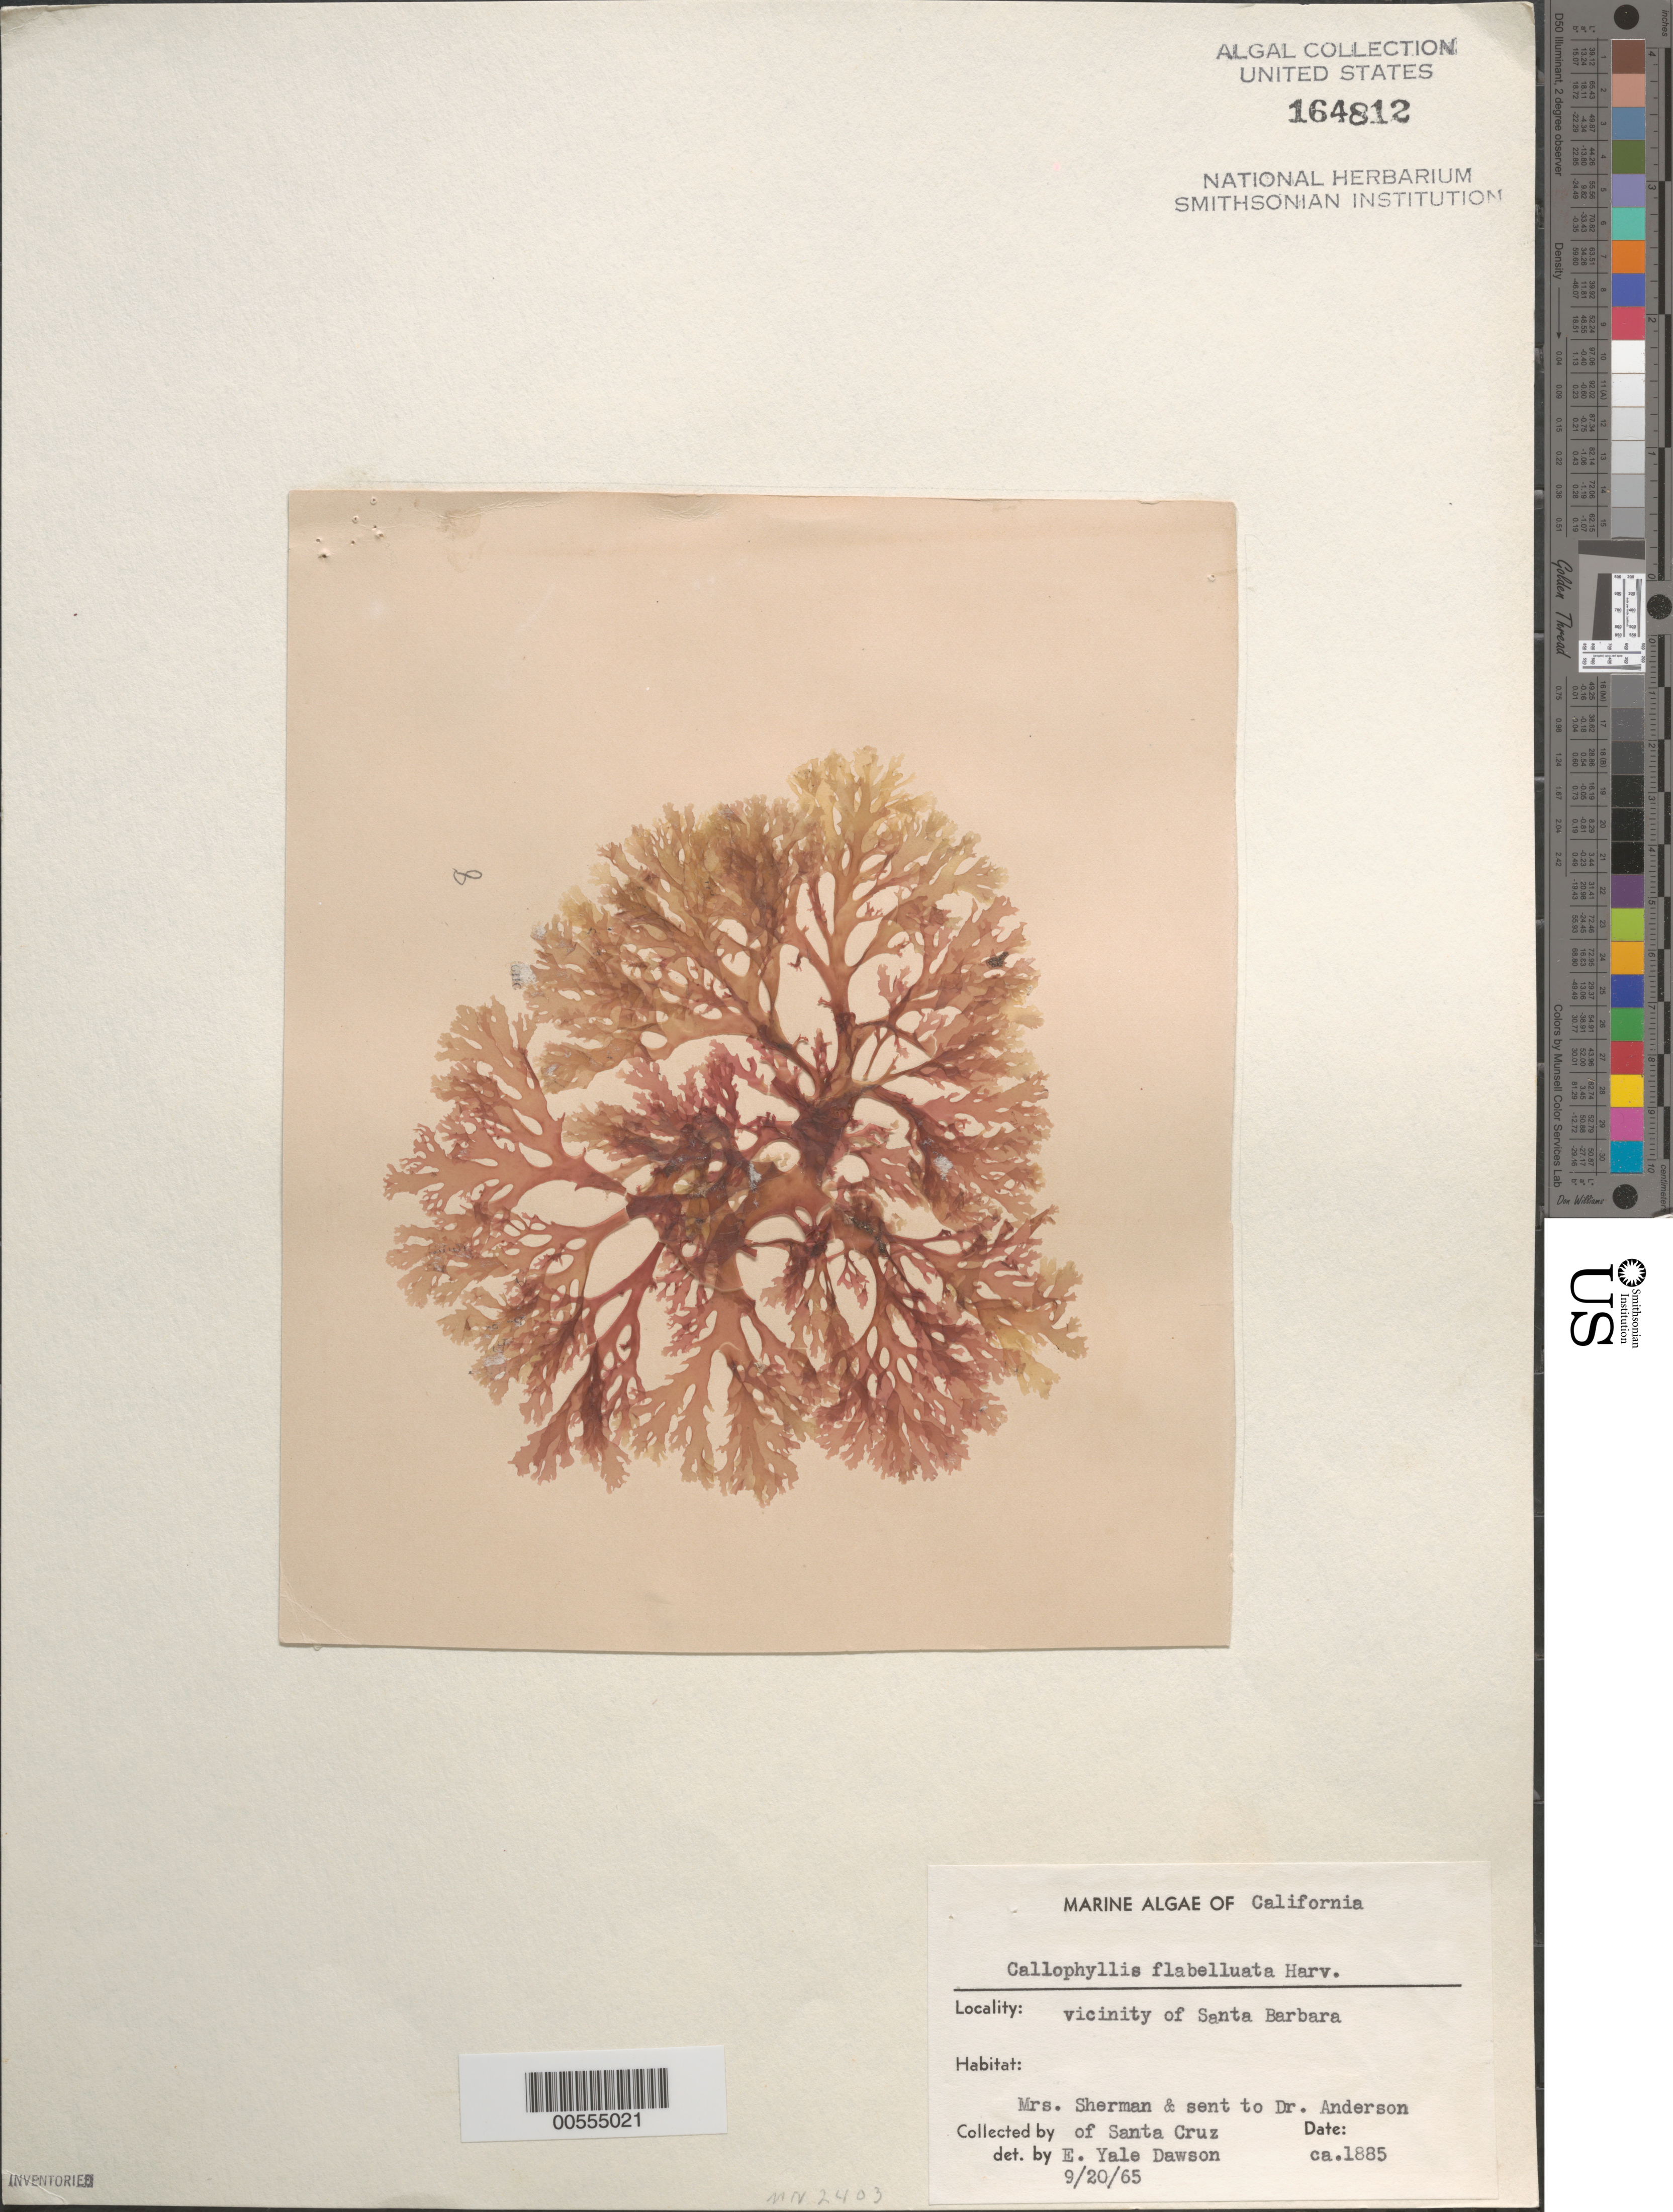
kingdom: Plantae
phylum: Rhodophyta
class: Florideophyceae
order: Gigartinales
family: Kallymeniaceae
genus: Callophyllis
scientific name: Callophyllis flabellulata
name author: Harv.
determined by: Dawson, E. Y.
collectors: M. Sherman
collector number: Neushul 2403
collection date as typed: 1885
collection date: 1885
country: United States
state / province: California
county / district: Santa Barbara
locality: Santa Barbara area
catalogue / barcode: US 164812